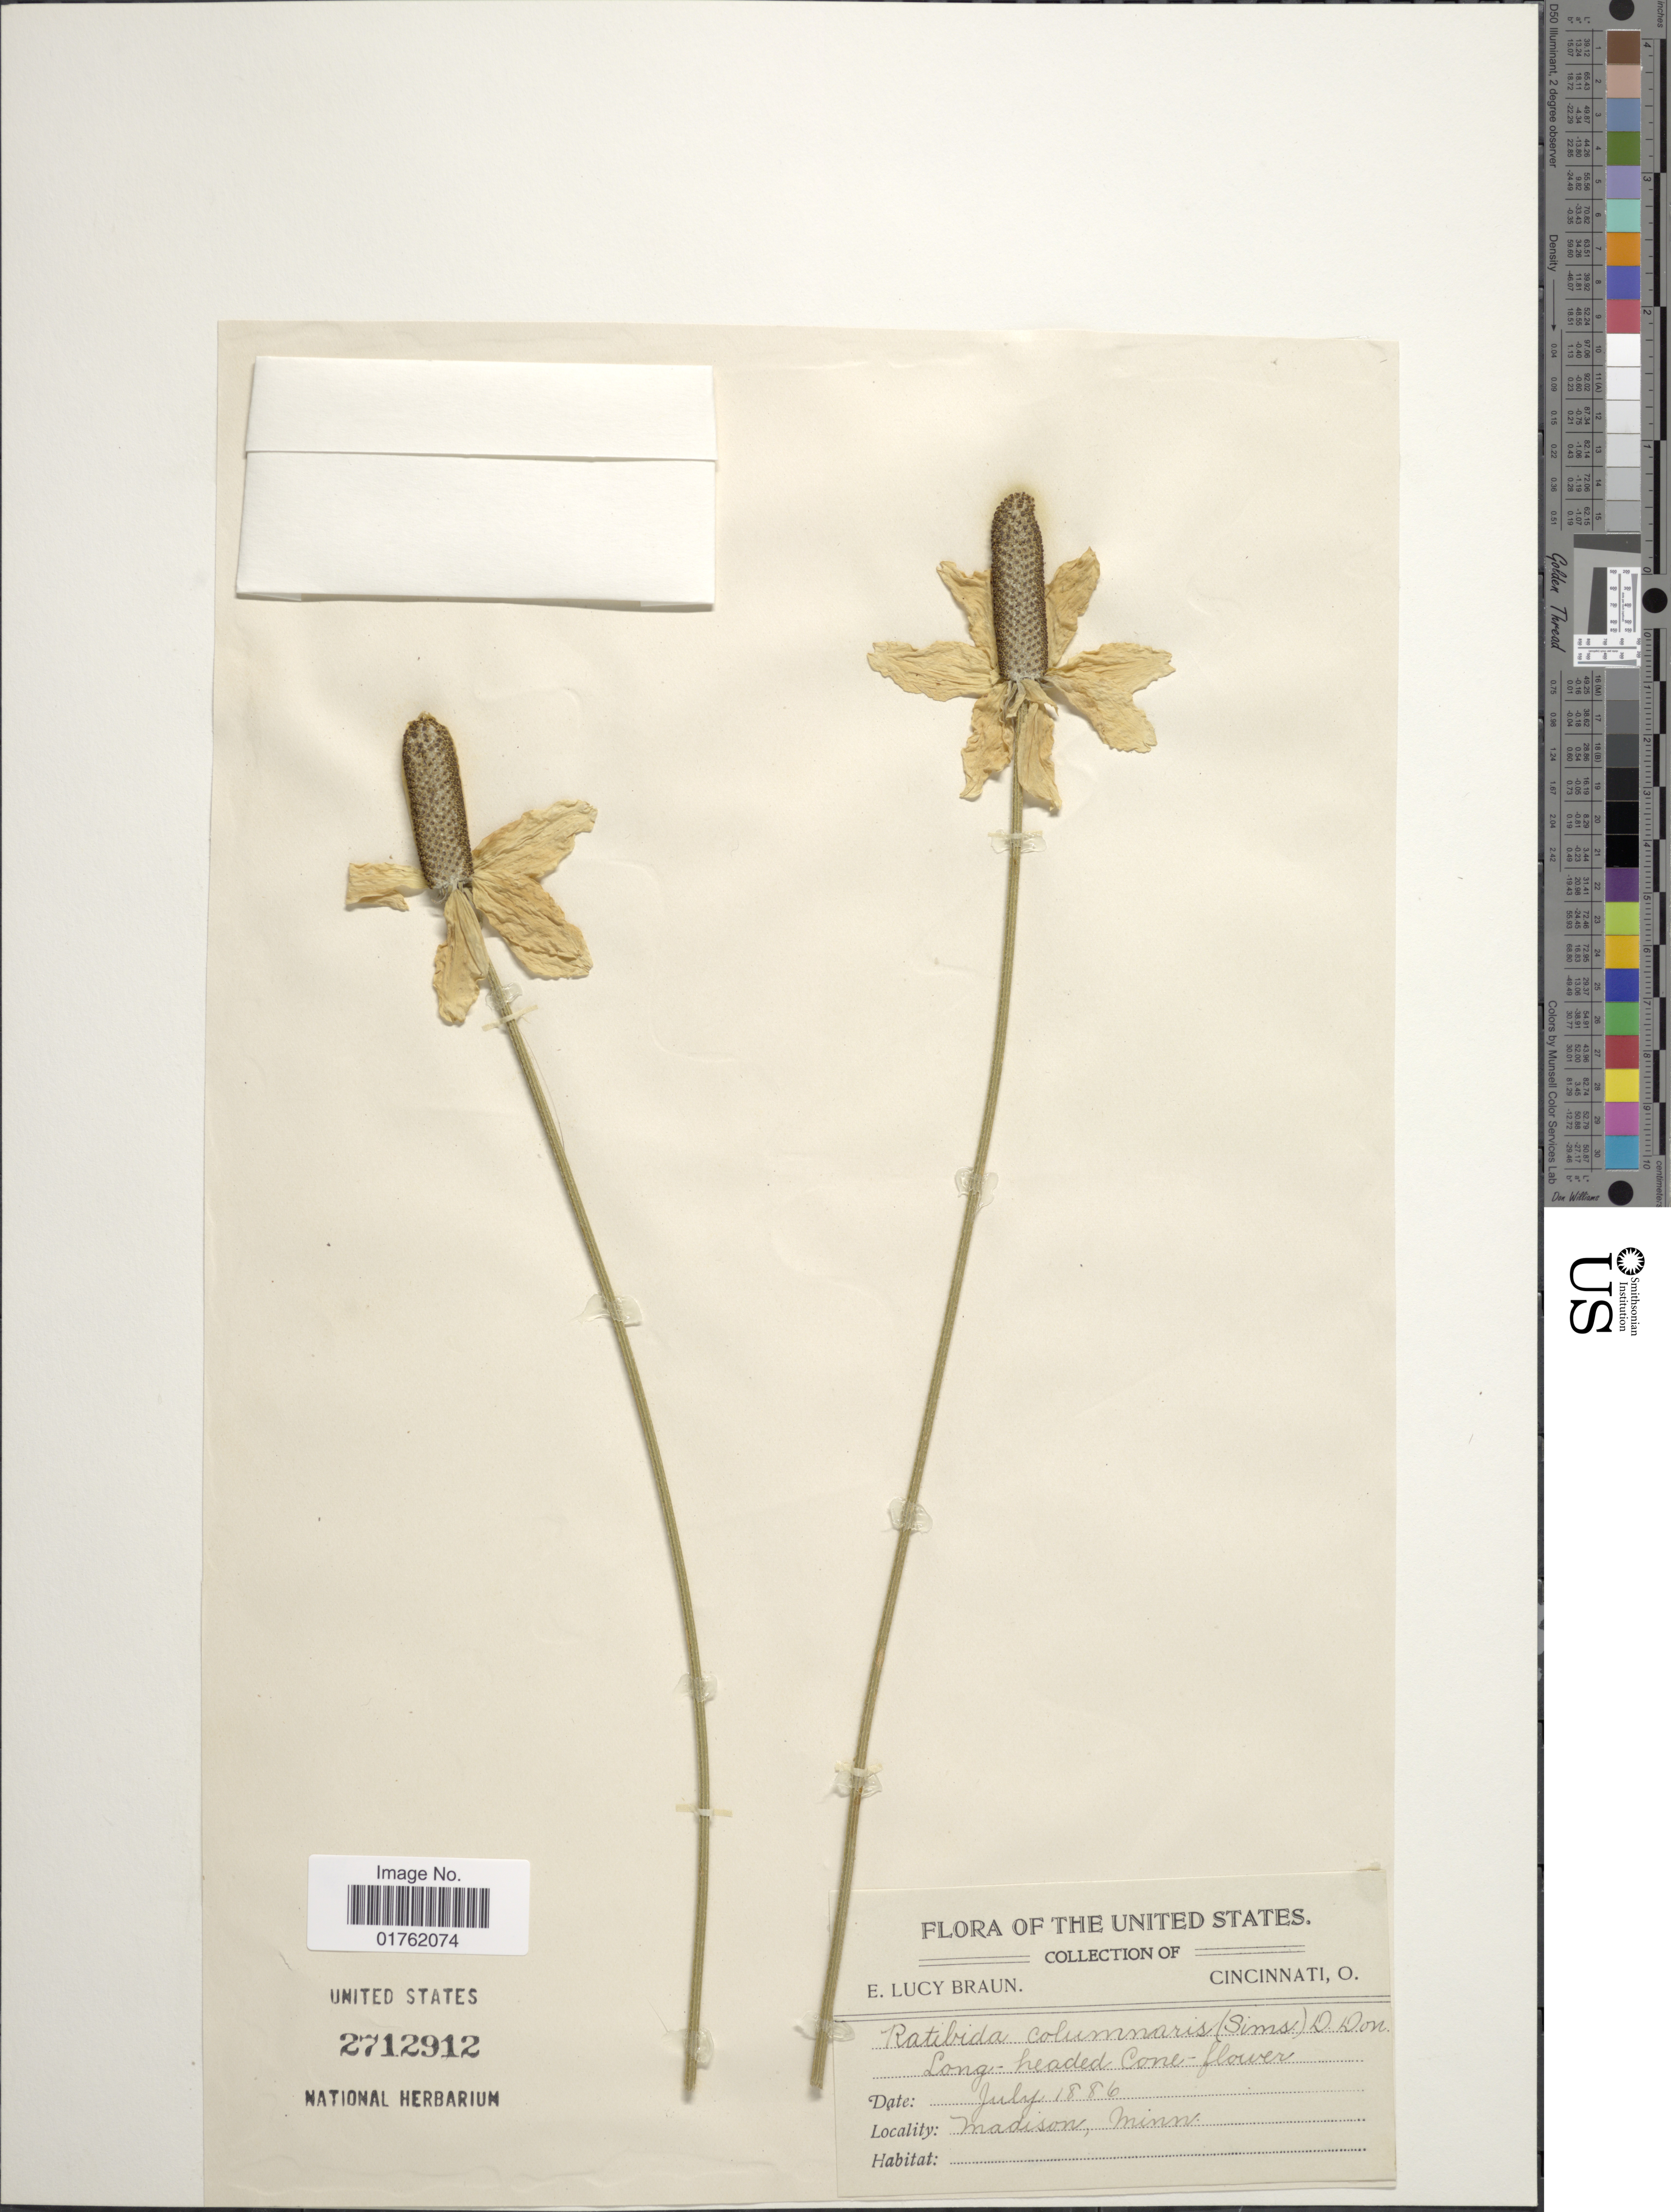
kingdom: Plantae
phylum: Tracheophyta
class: Magnoliopsida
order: Asterales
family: Asteraceae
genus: Ratibida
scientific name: Ratibida columnaris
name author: (Pursh) D. Don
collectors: E. L. Braun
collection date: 1886-07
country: United States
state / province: Minnesota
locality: Madison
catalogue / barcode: US 2712912